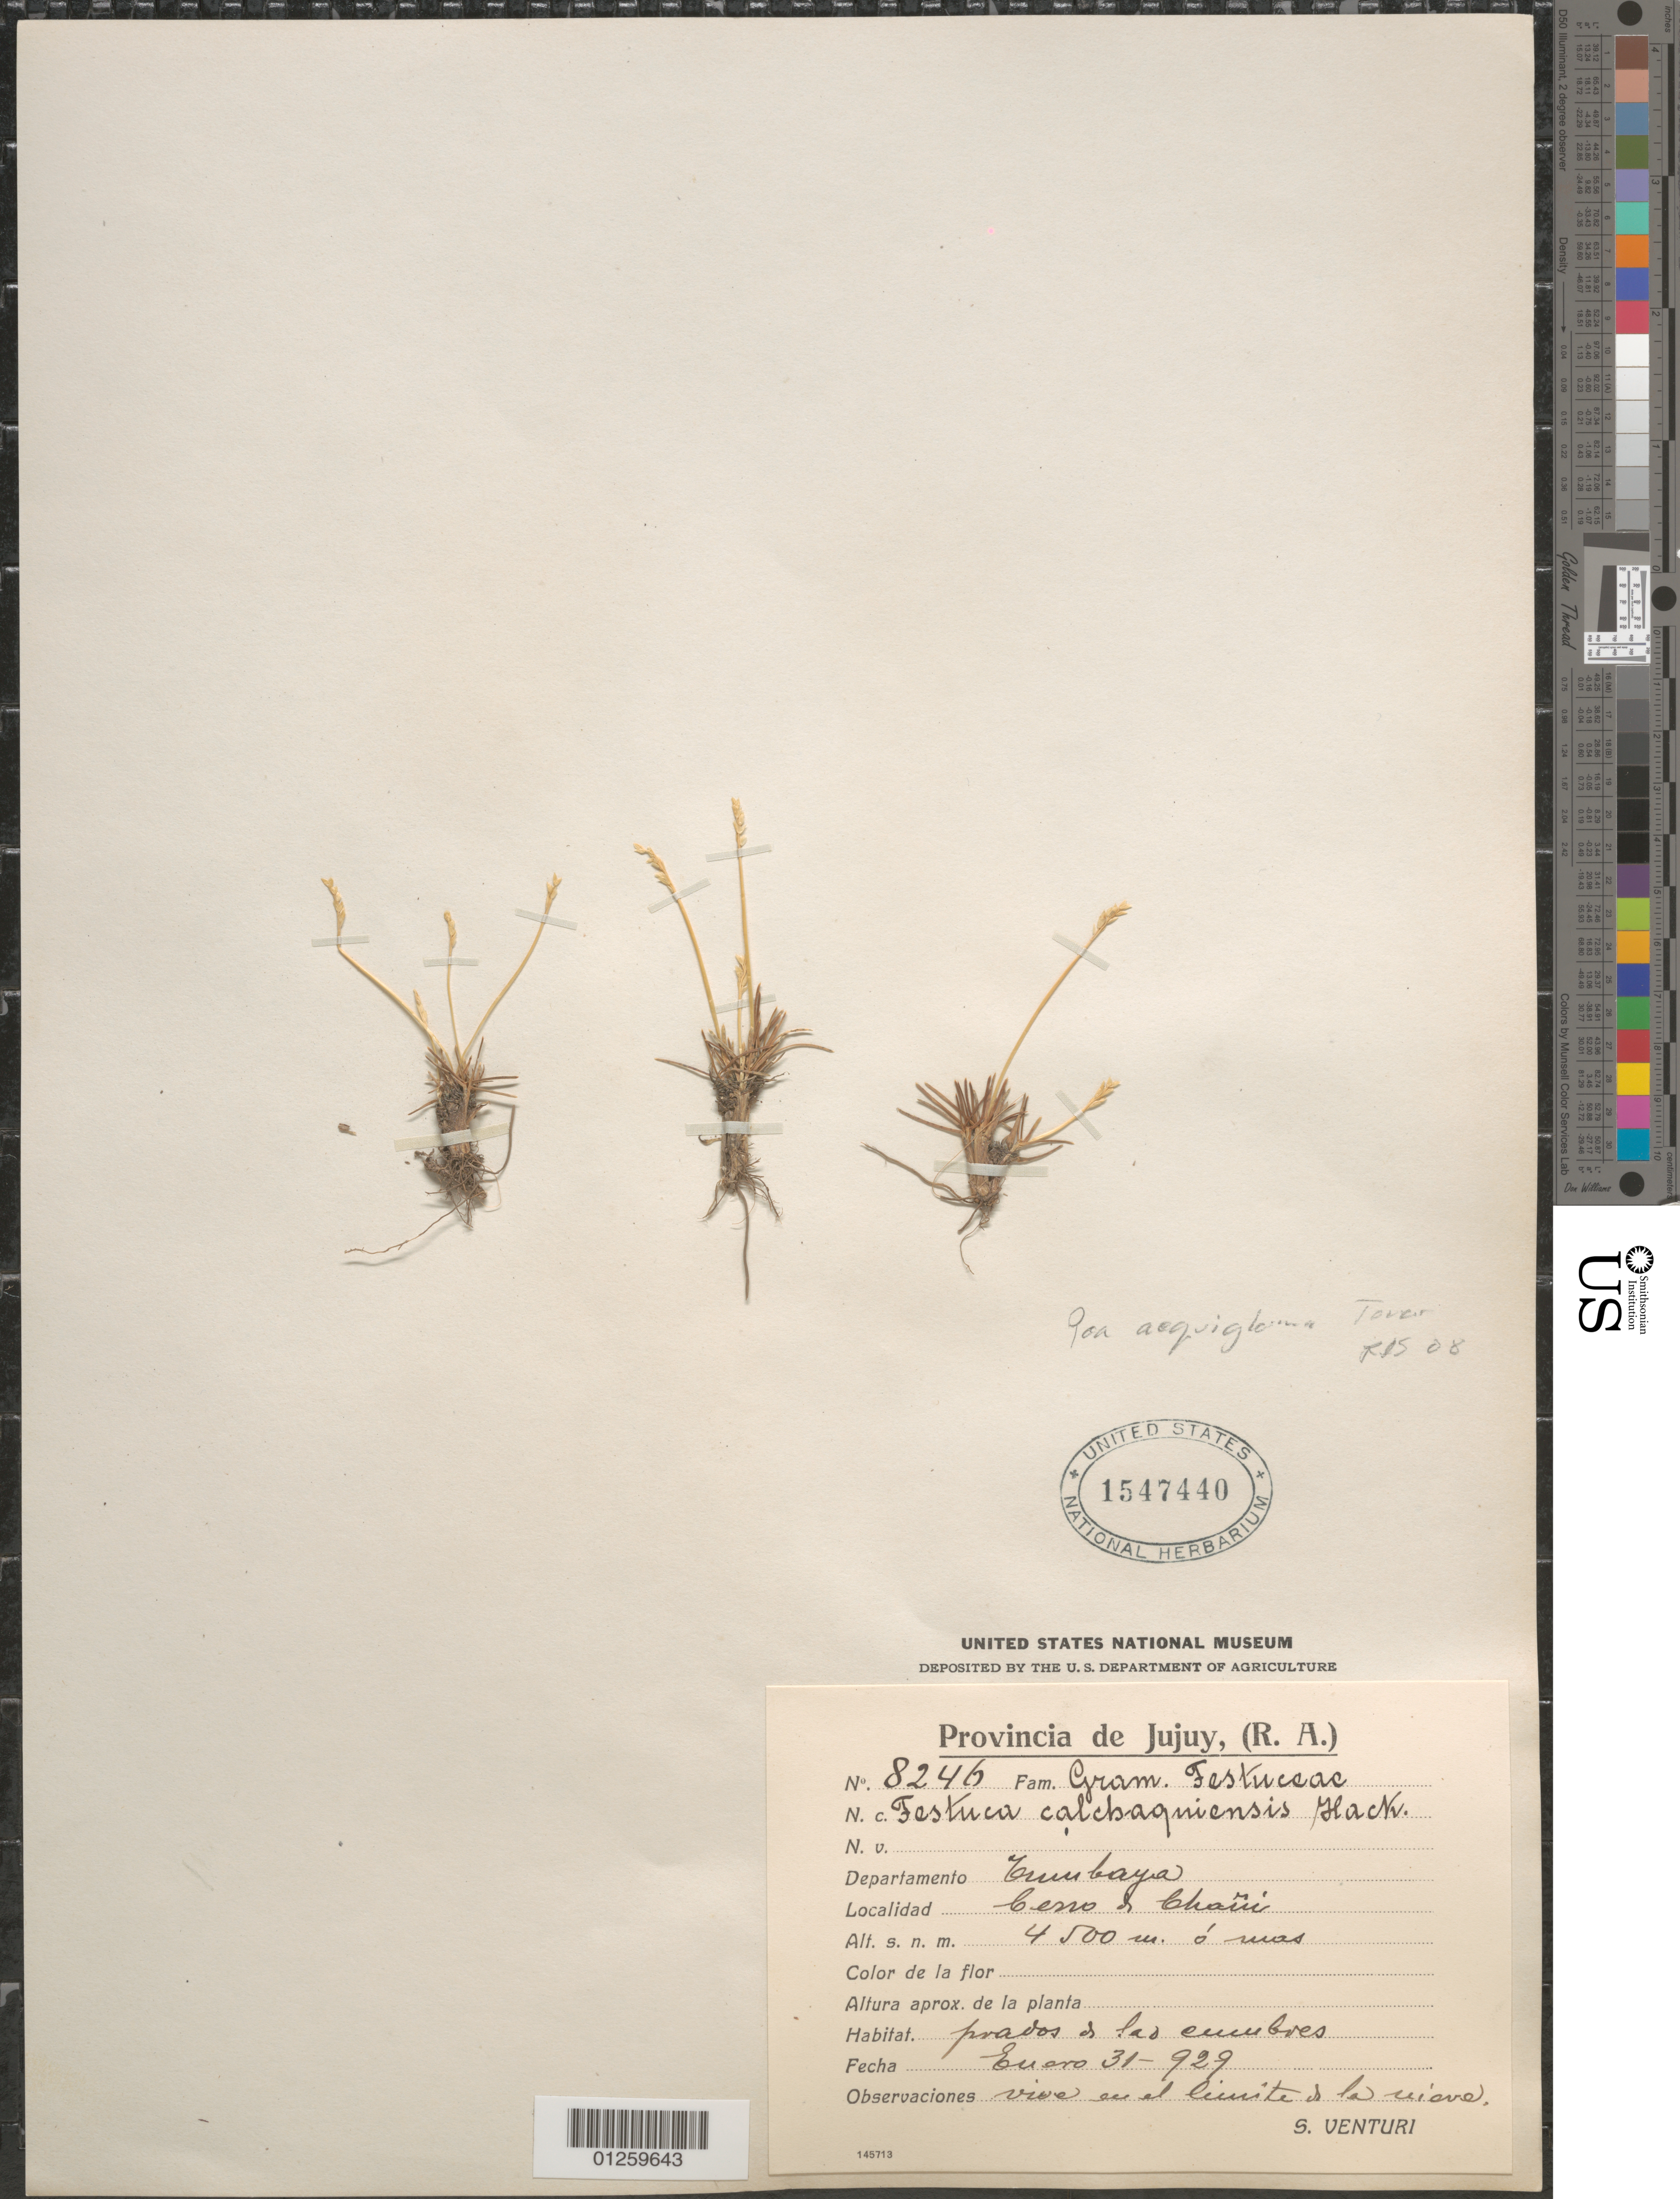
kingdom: Plantae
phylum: Tracheophyta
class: Liliopsida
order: Poales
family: Poaceae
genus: Poa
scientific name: Poa aequigluma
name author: Tovar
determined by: Soreng, Robert J., Research Associate (BOT), Smithsonian Institution - National Museum of Natural History (UNITED STATES)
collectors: S. Venturi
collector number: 8246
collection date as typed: Enero 31-929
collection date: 1929-01-31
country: Argentina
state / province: Jujuy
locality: Cumbaya, Cerro de chani.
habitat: prados de las cumbres.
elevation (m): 4500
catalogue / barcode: US 1547440